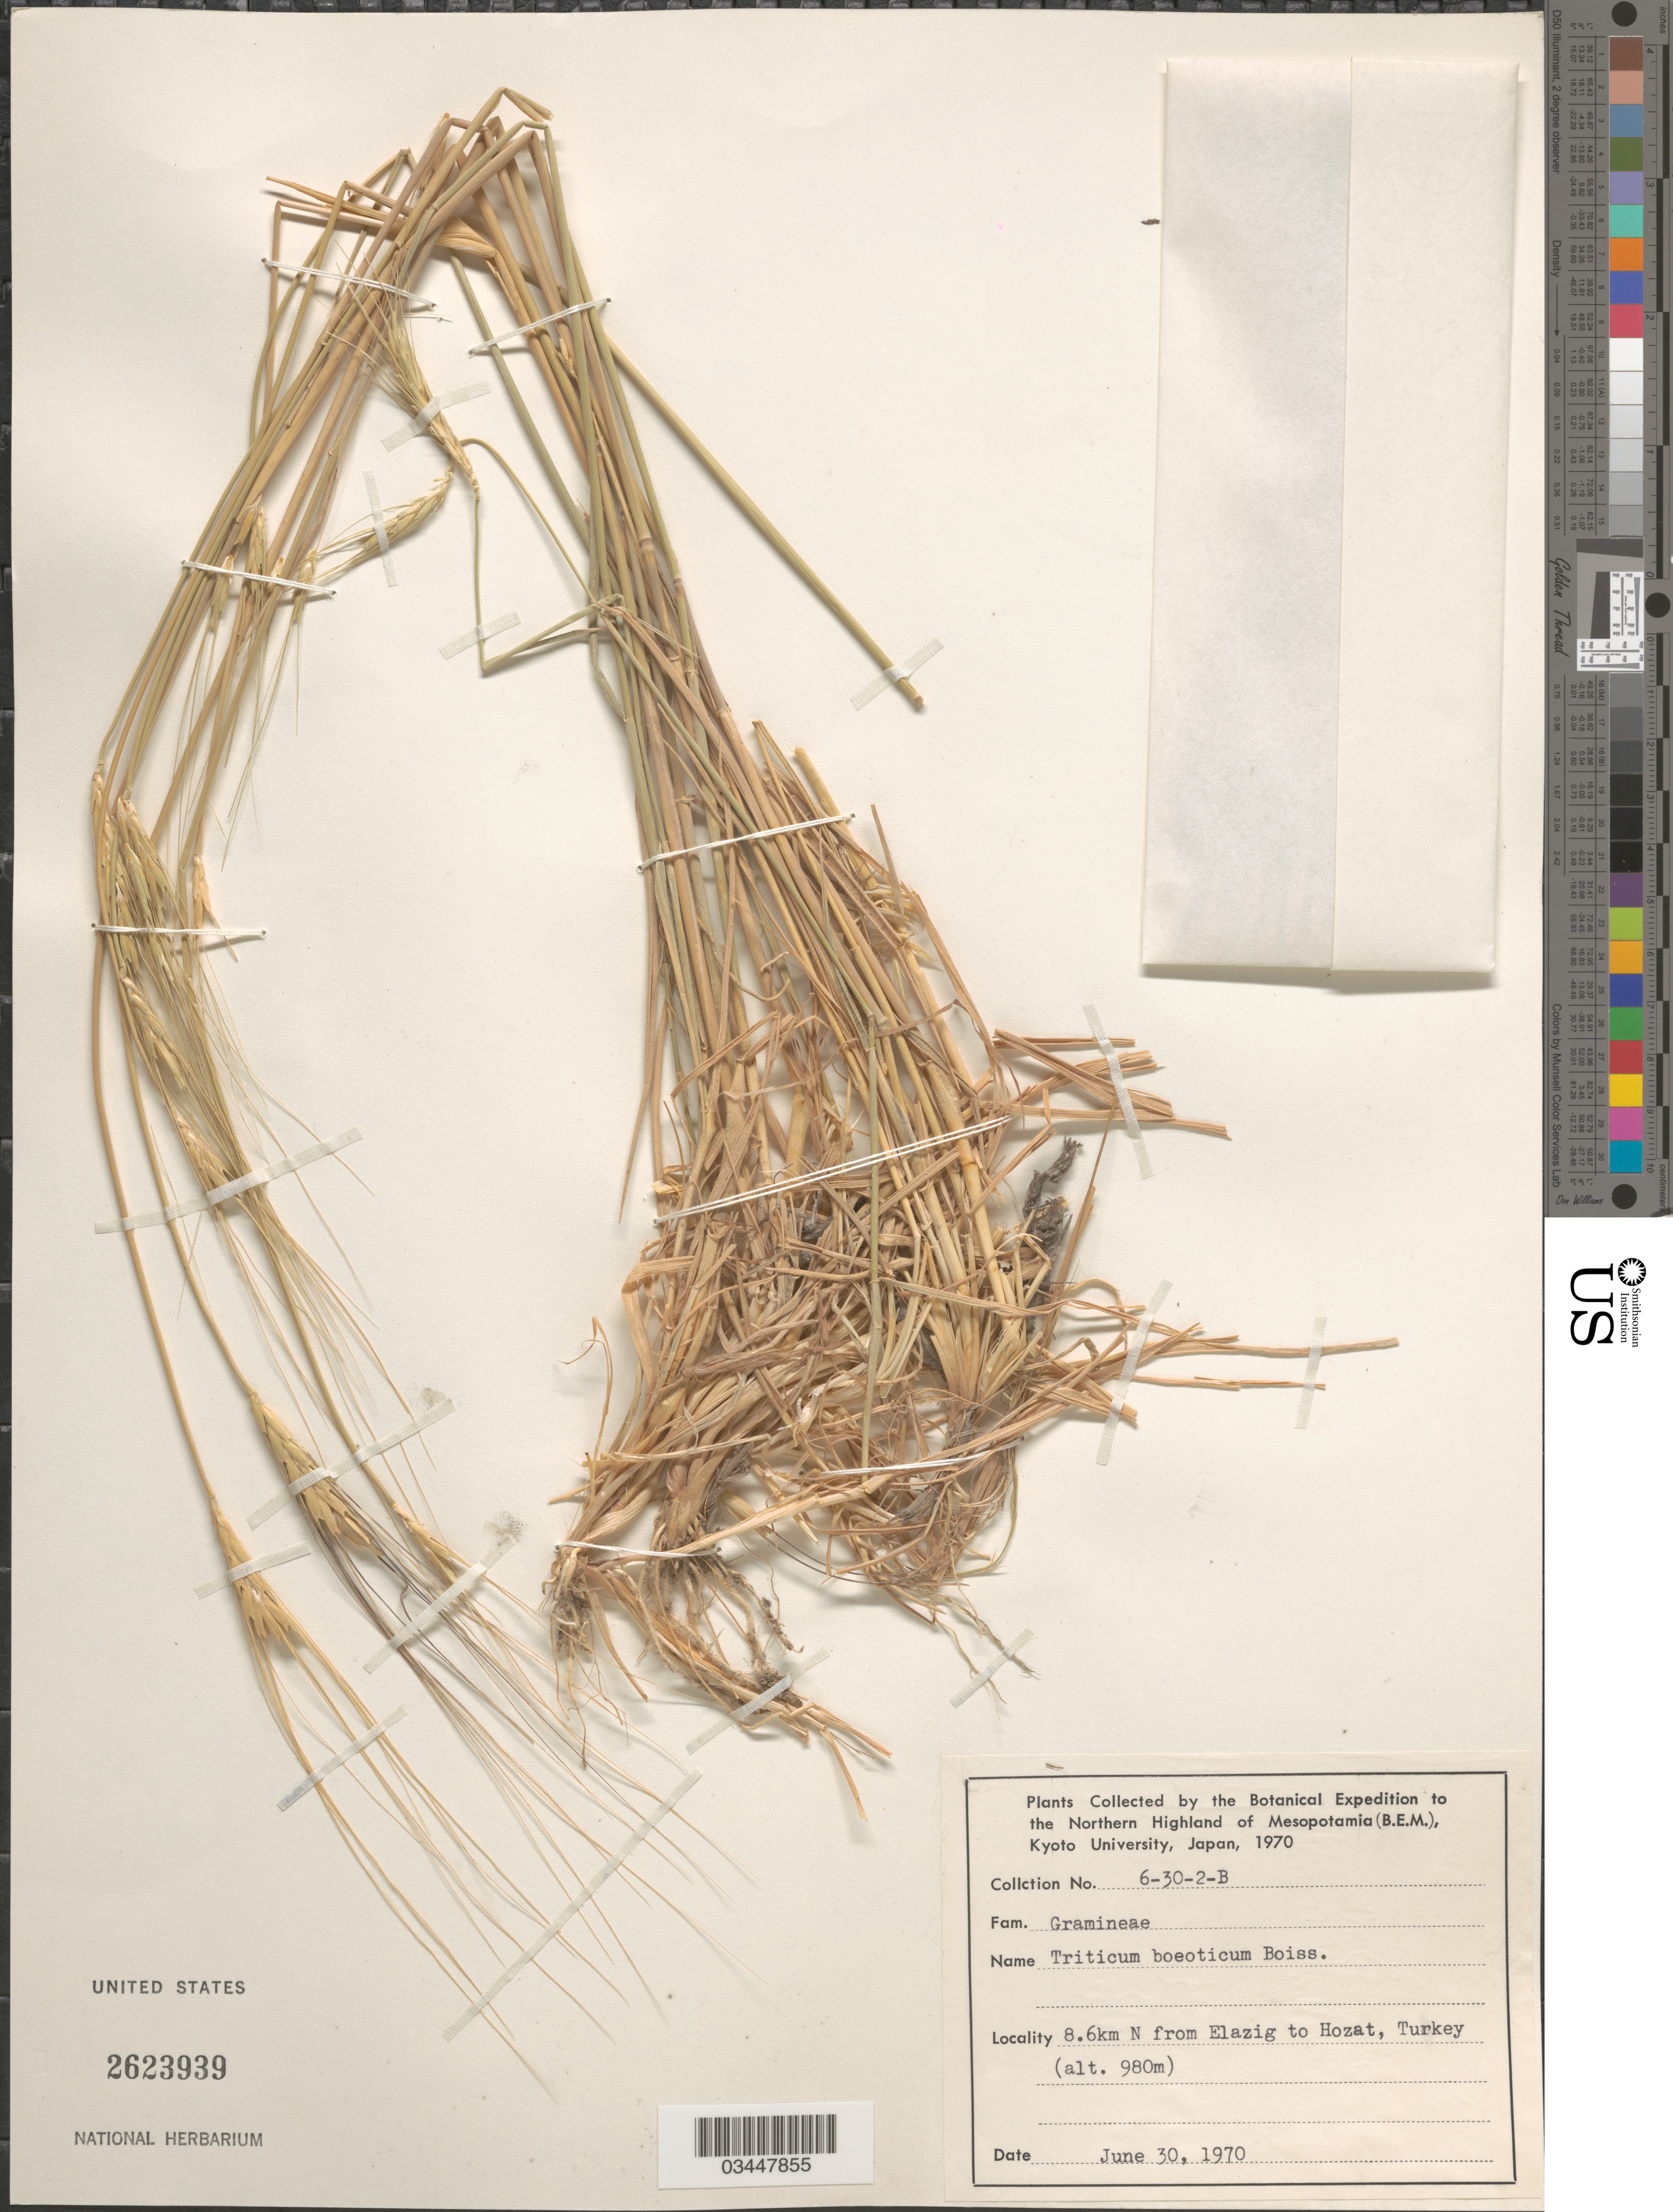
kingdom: Plantae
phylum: Tracheophyta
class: Liliopsida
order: Poales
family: Poaceae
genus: Triticum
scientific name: Triticum boeoticum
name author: Boiss.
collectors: Botanical Expedition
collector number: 6-30-2-B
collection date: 1970-06-30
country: Turkey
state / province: Elazig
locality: To the Northern Highland of Mesopotamia (B.E.M.). 8.6km N from Elazig to Hozat.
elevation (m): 980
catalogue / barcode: US 2623939